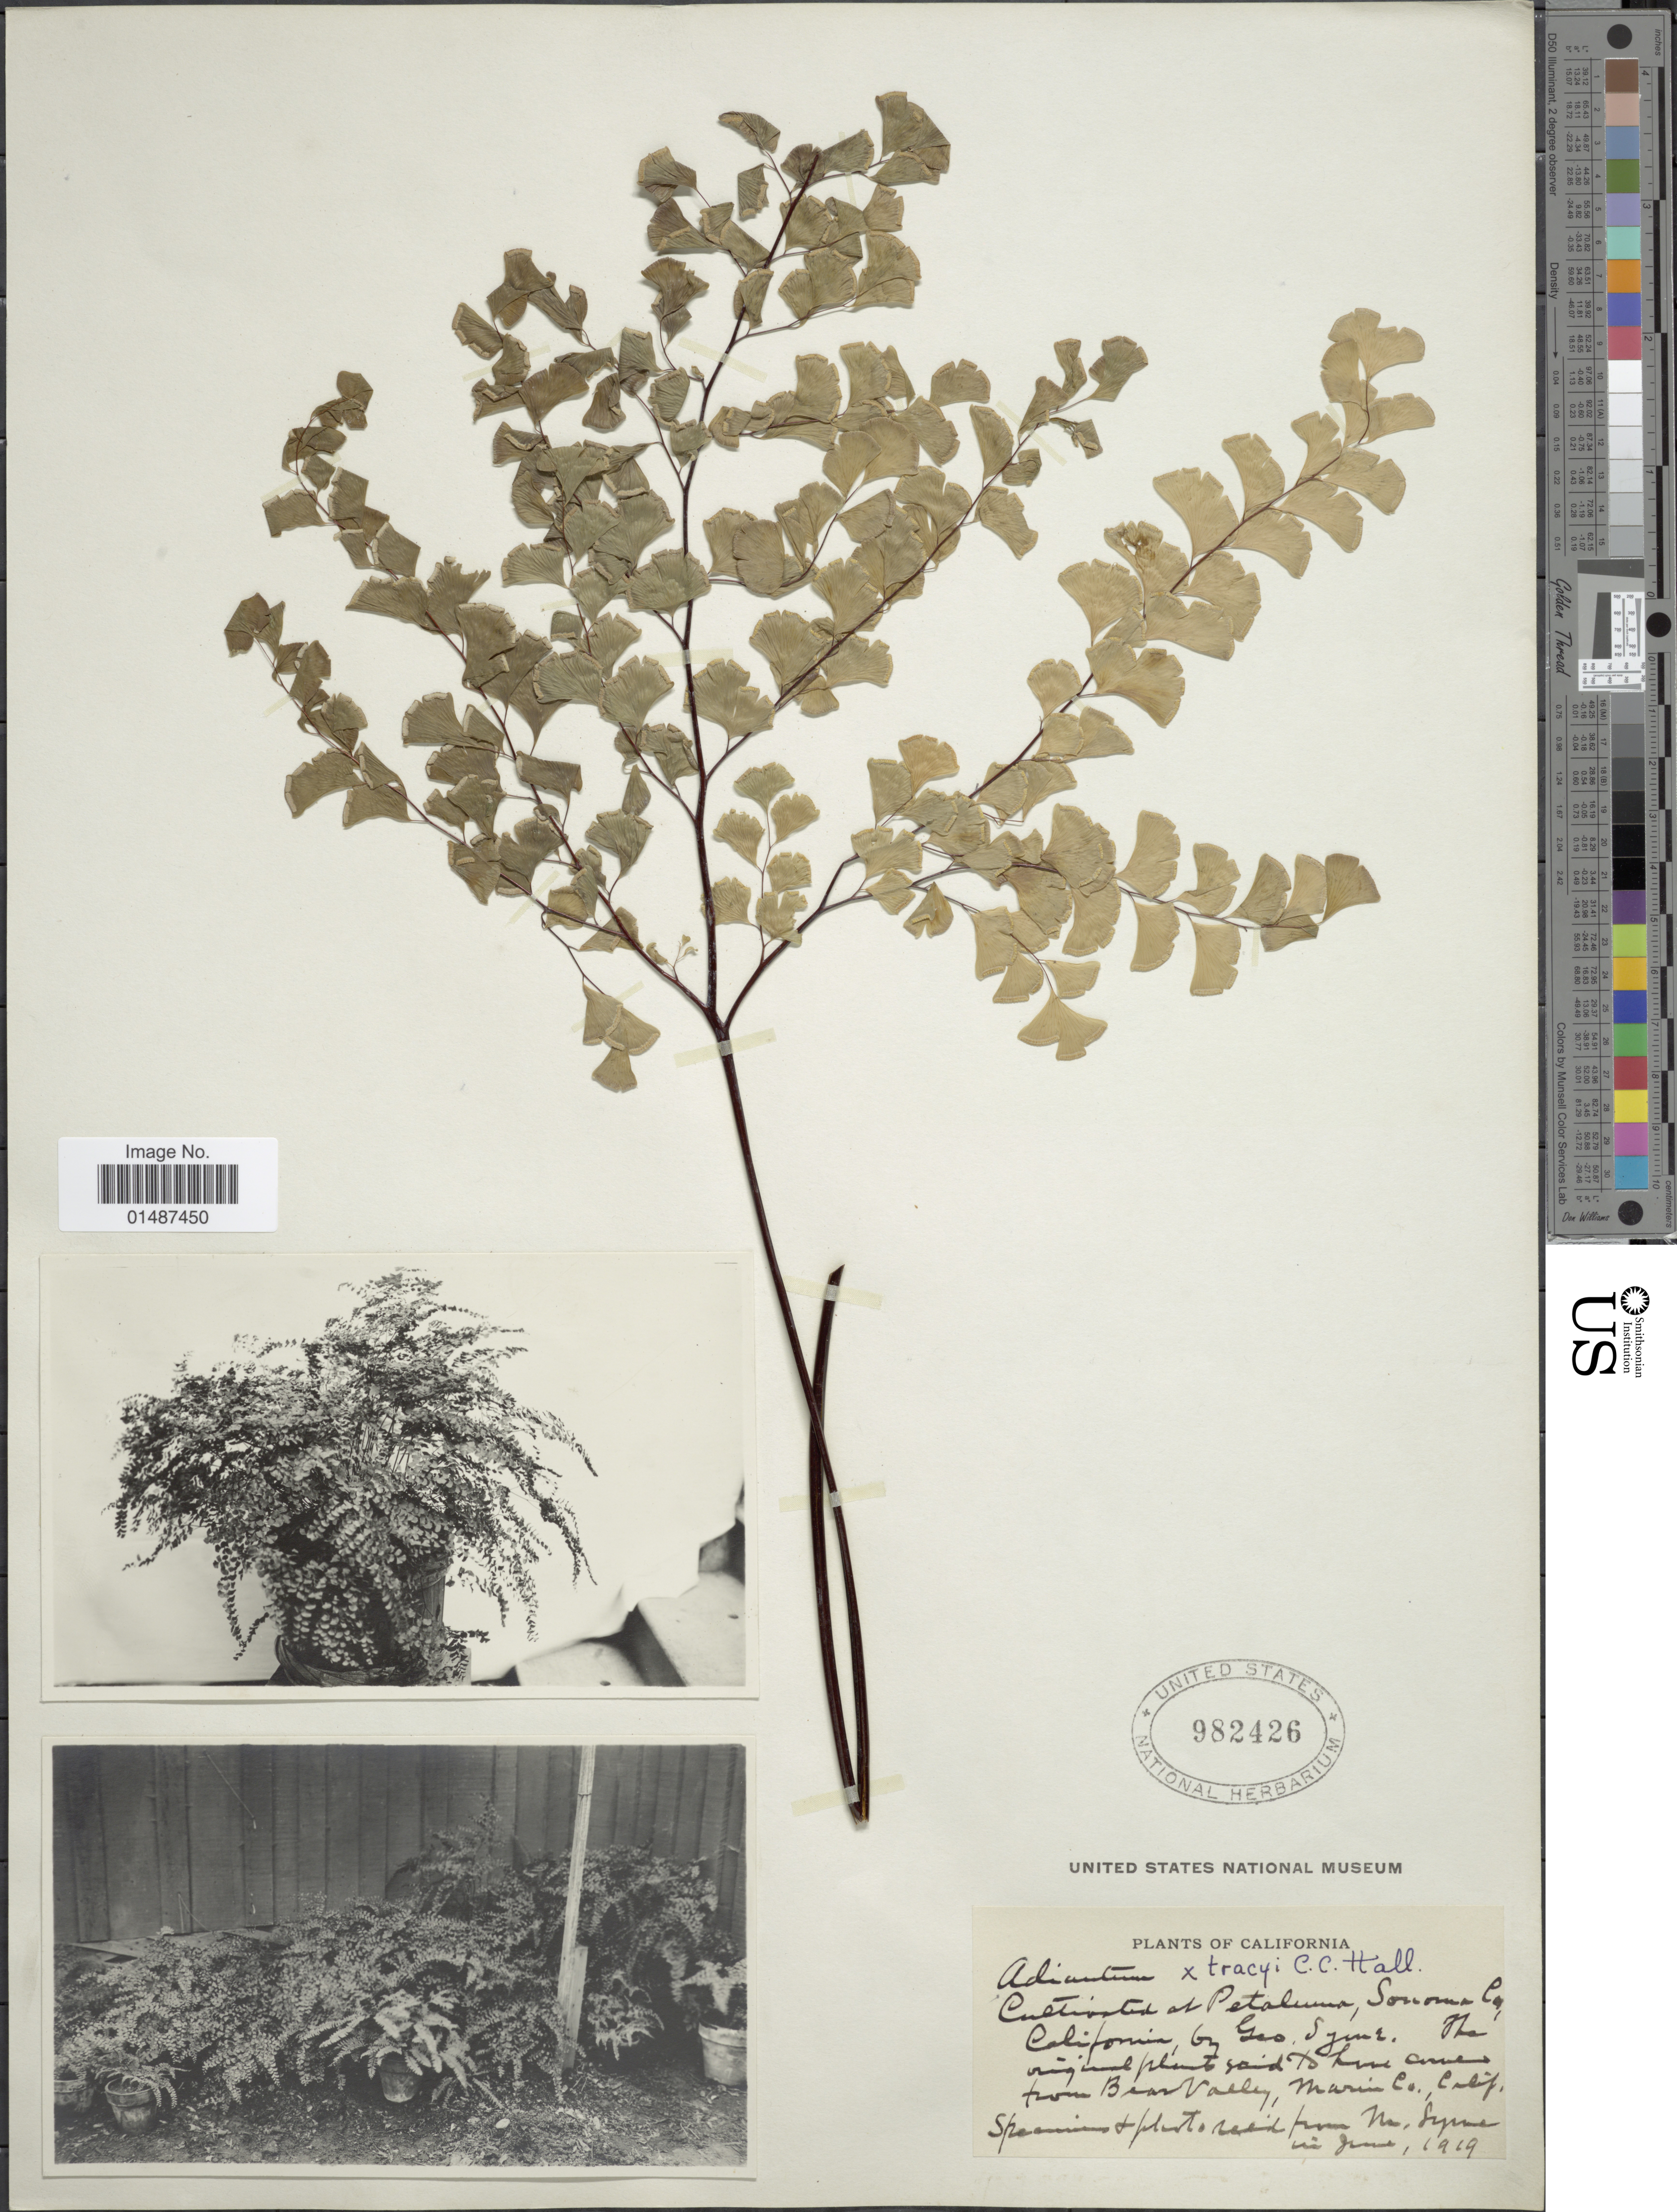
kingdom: Plantae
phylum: Tracheophyta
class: Polypodiopsida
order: Polypodiales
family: Pteridaceae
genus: Adiantum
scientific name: Adiantum x tracyi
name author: C.C. Hall ex W.H. Wagner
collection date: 1919-06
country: United States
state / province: California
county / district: Sonoma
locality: Cultivated at Petaluma, Sonoma Co., Calif., by Geo. Syme.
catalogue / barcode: US 982426